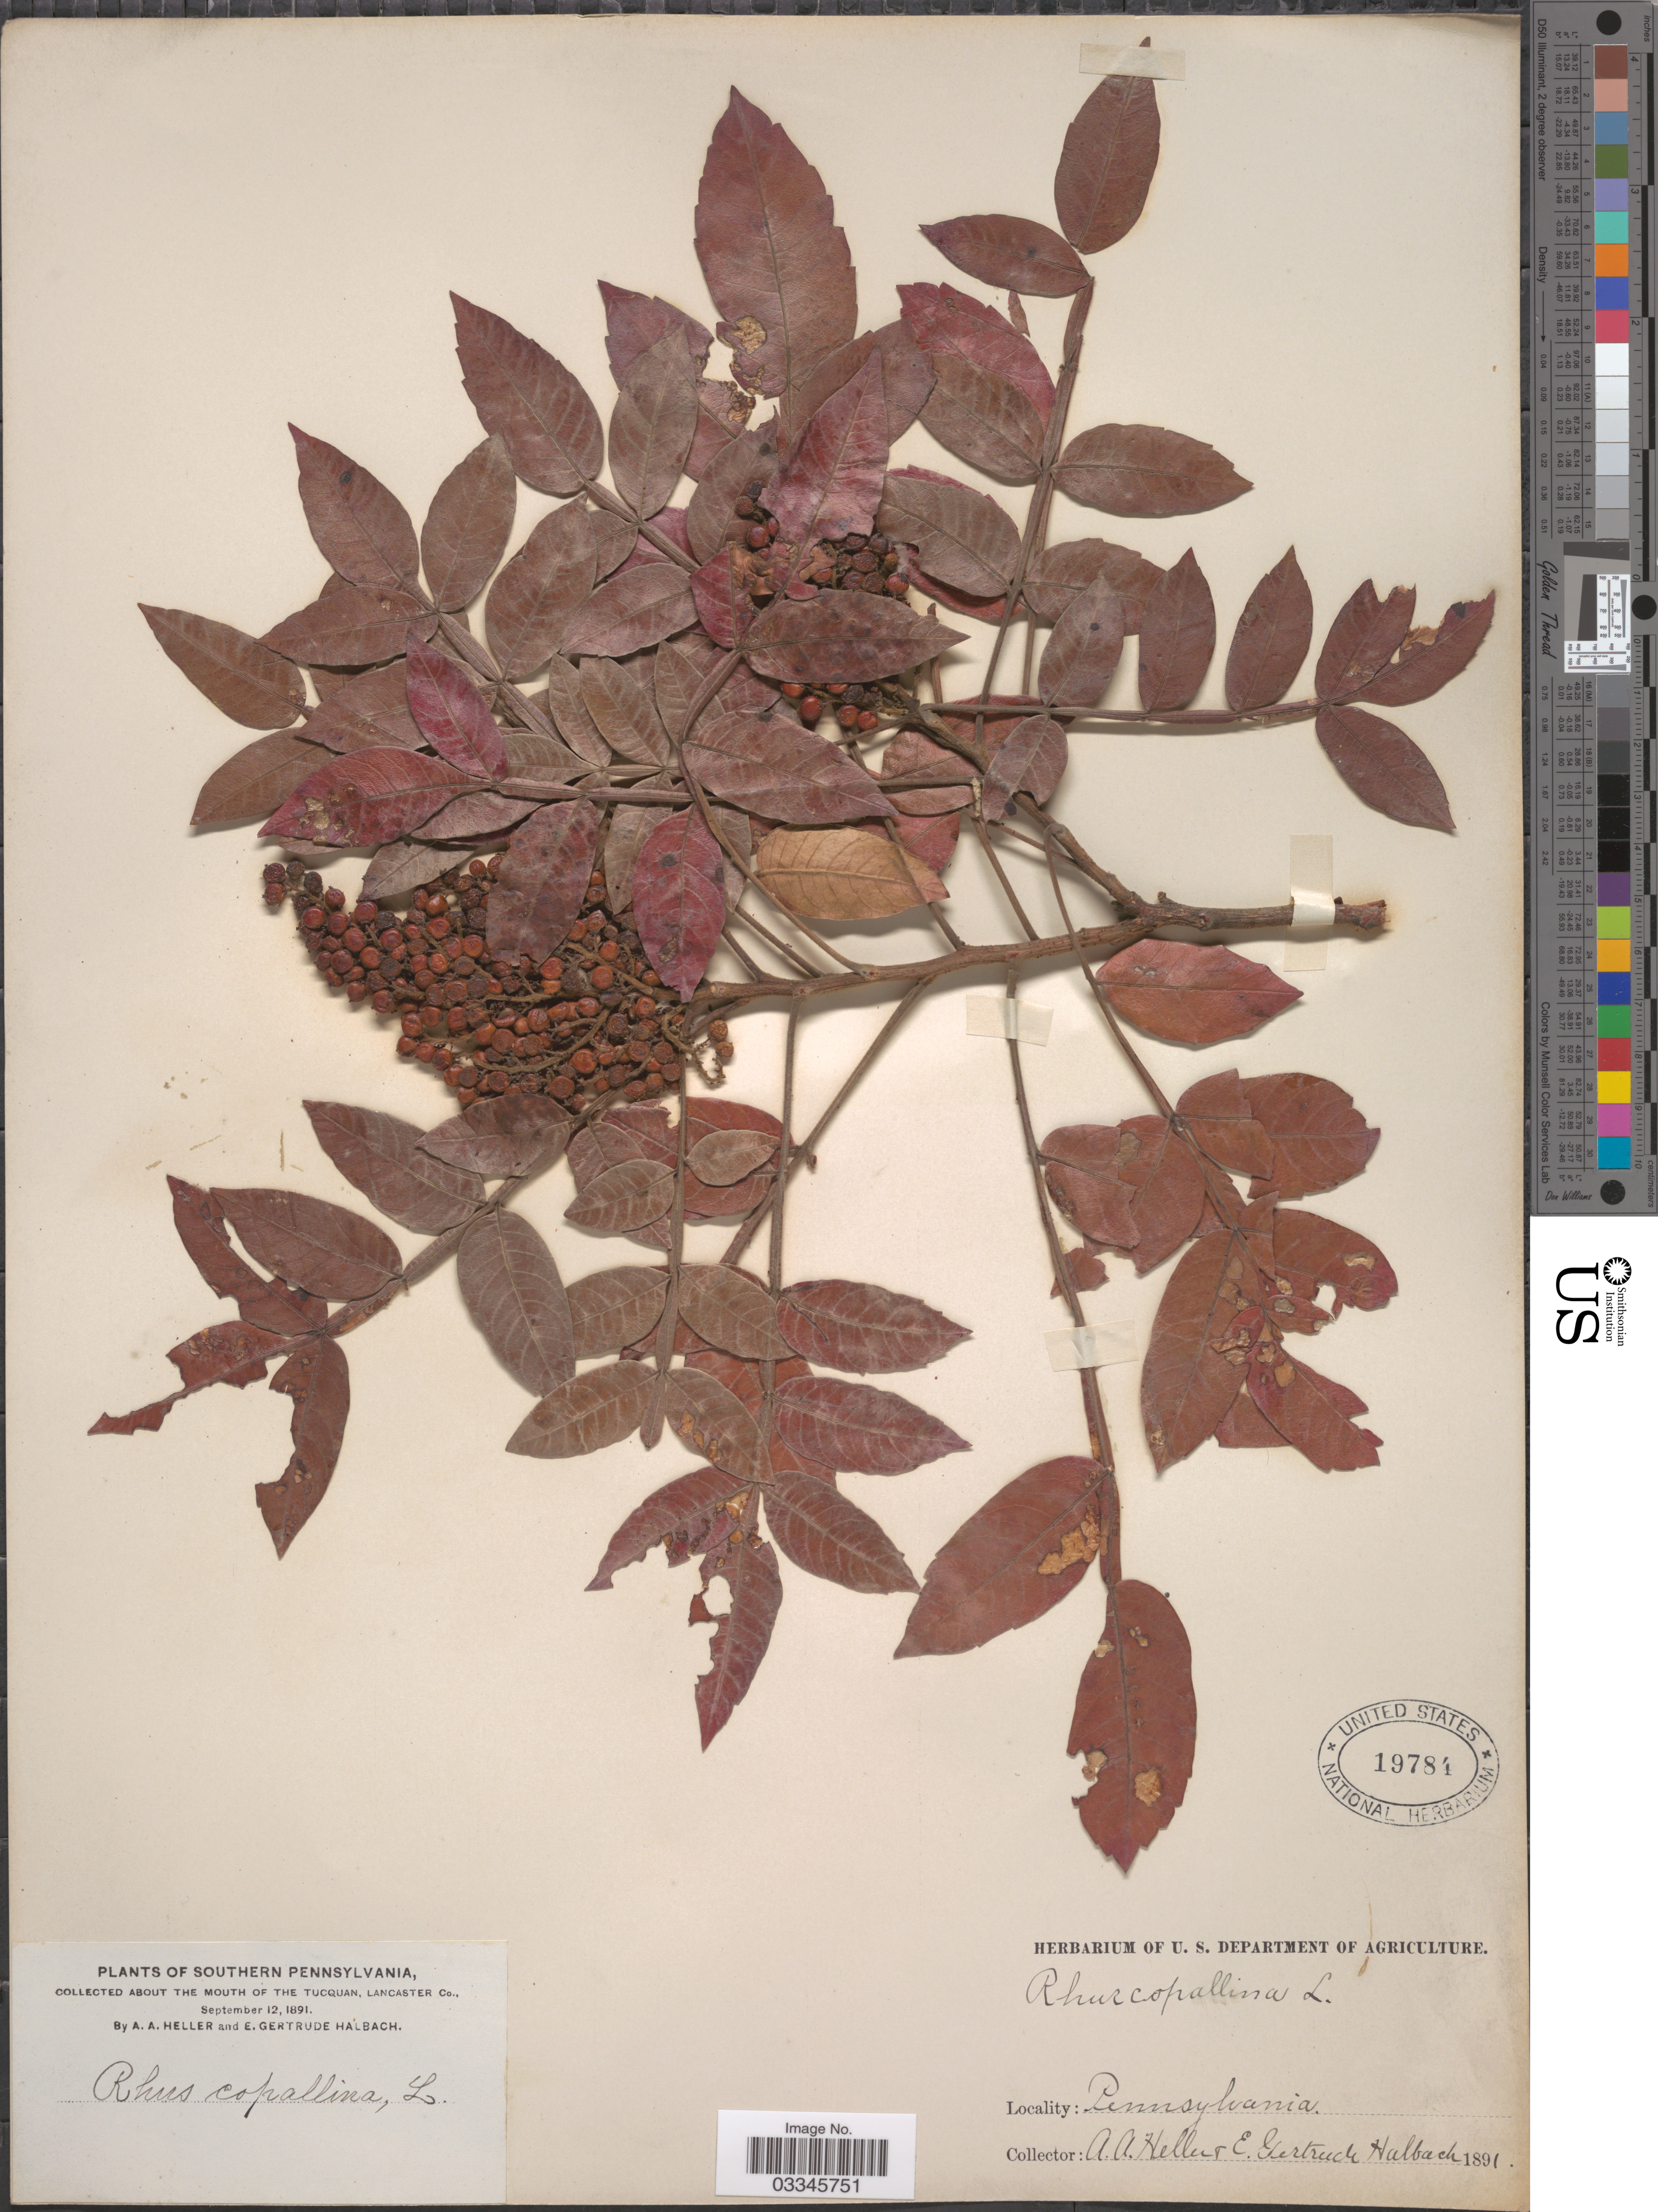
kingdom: Plantae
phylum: Tracheophyta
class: Magnoliopsida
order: Sapindales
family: Anacardiaceae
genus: Rhus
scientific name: Rhus copallinum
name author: L.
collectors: A. A. Heller & E. G. Halbach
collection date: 1891-09-12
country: United States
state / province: Pennsylvania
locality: Southern Pennsylvania. About the mouth of the Tucquan, Lancaster Co.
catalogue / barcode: US 19784